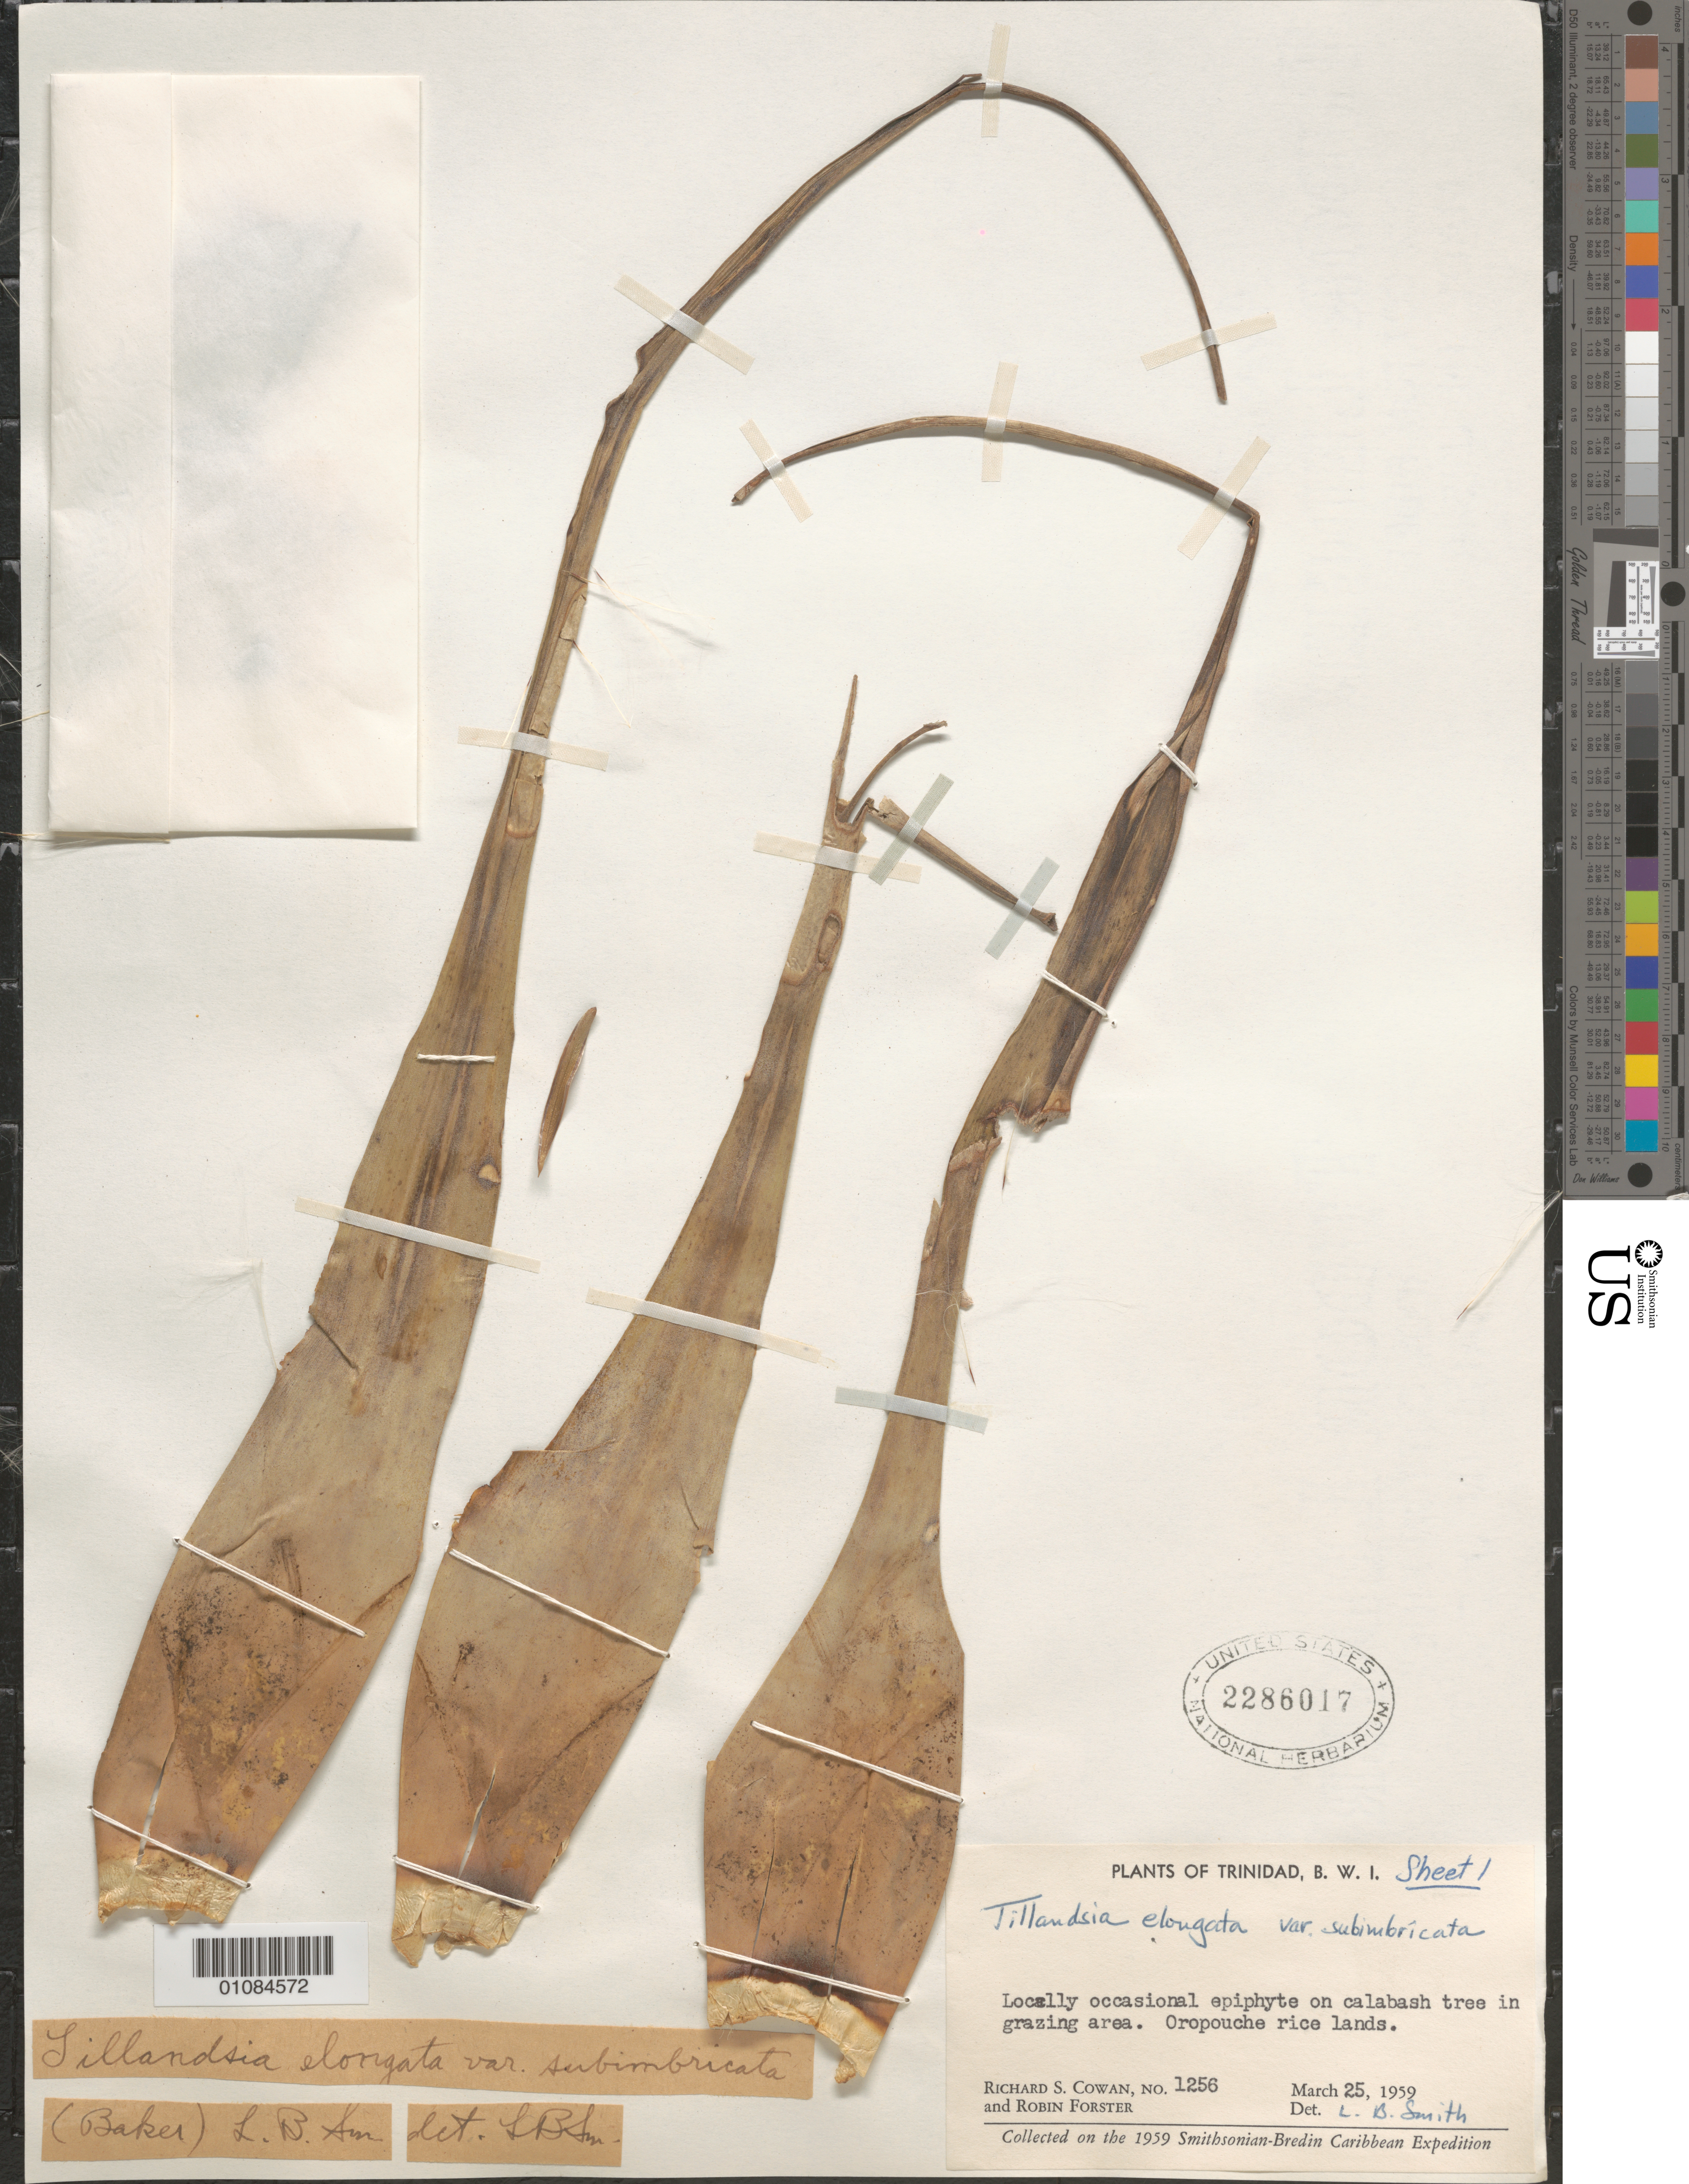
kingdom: Plantae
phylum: Tracheophyta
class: Liliopsida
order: Poales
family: Bromeliaceae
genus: Tillandsia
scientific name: Tillandsia elongata var. subimbricata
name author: (Baker) L.B. Sm.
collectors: R. S. Cowan & R. Forster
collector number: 1256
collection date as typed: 25 Mar 1959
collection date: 1959-03-25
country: Trinidad and Tobago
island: Trinidad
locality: Oropuche rice lands.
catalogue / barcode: US 2286017